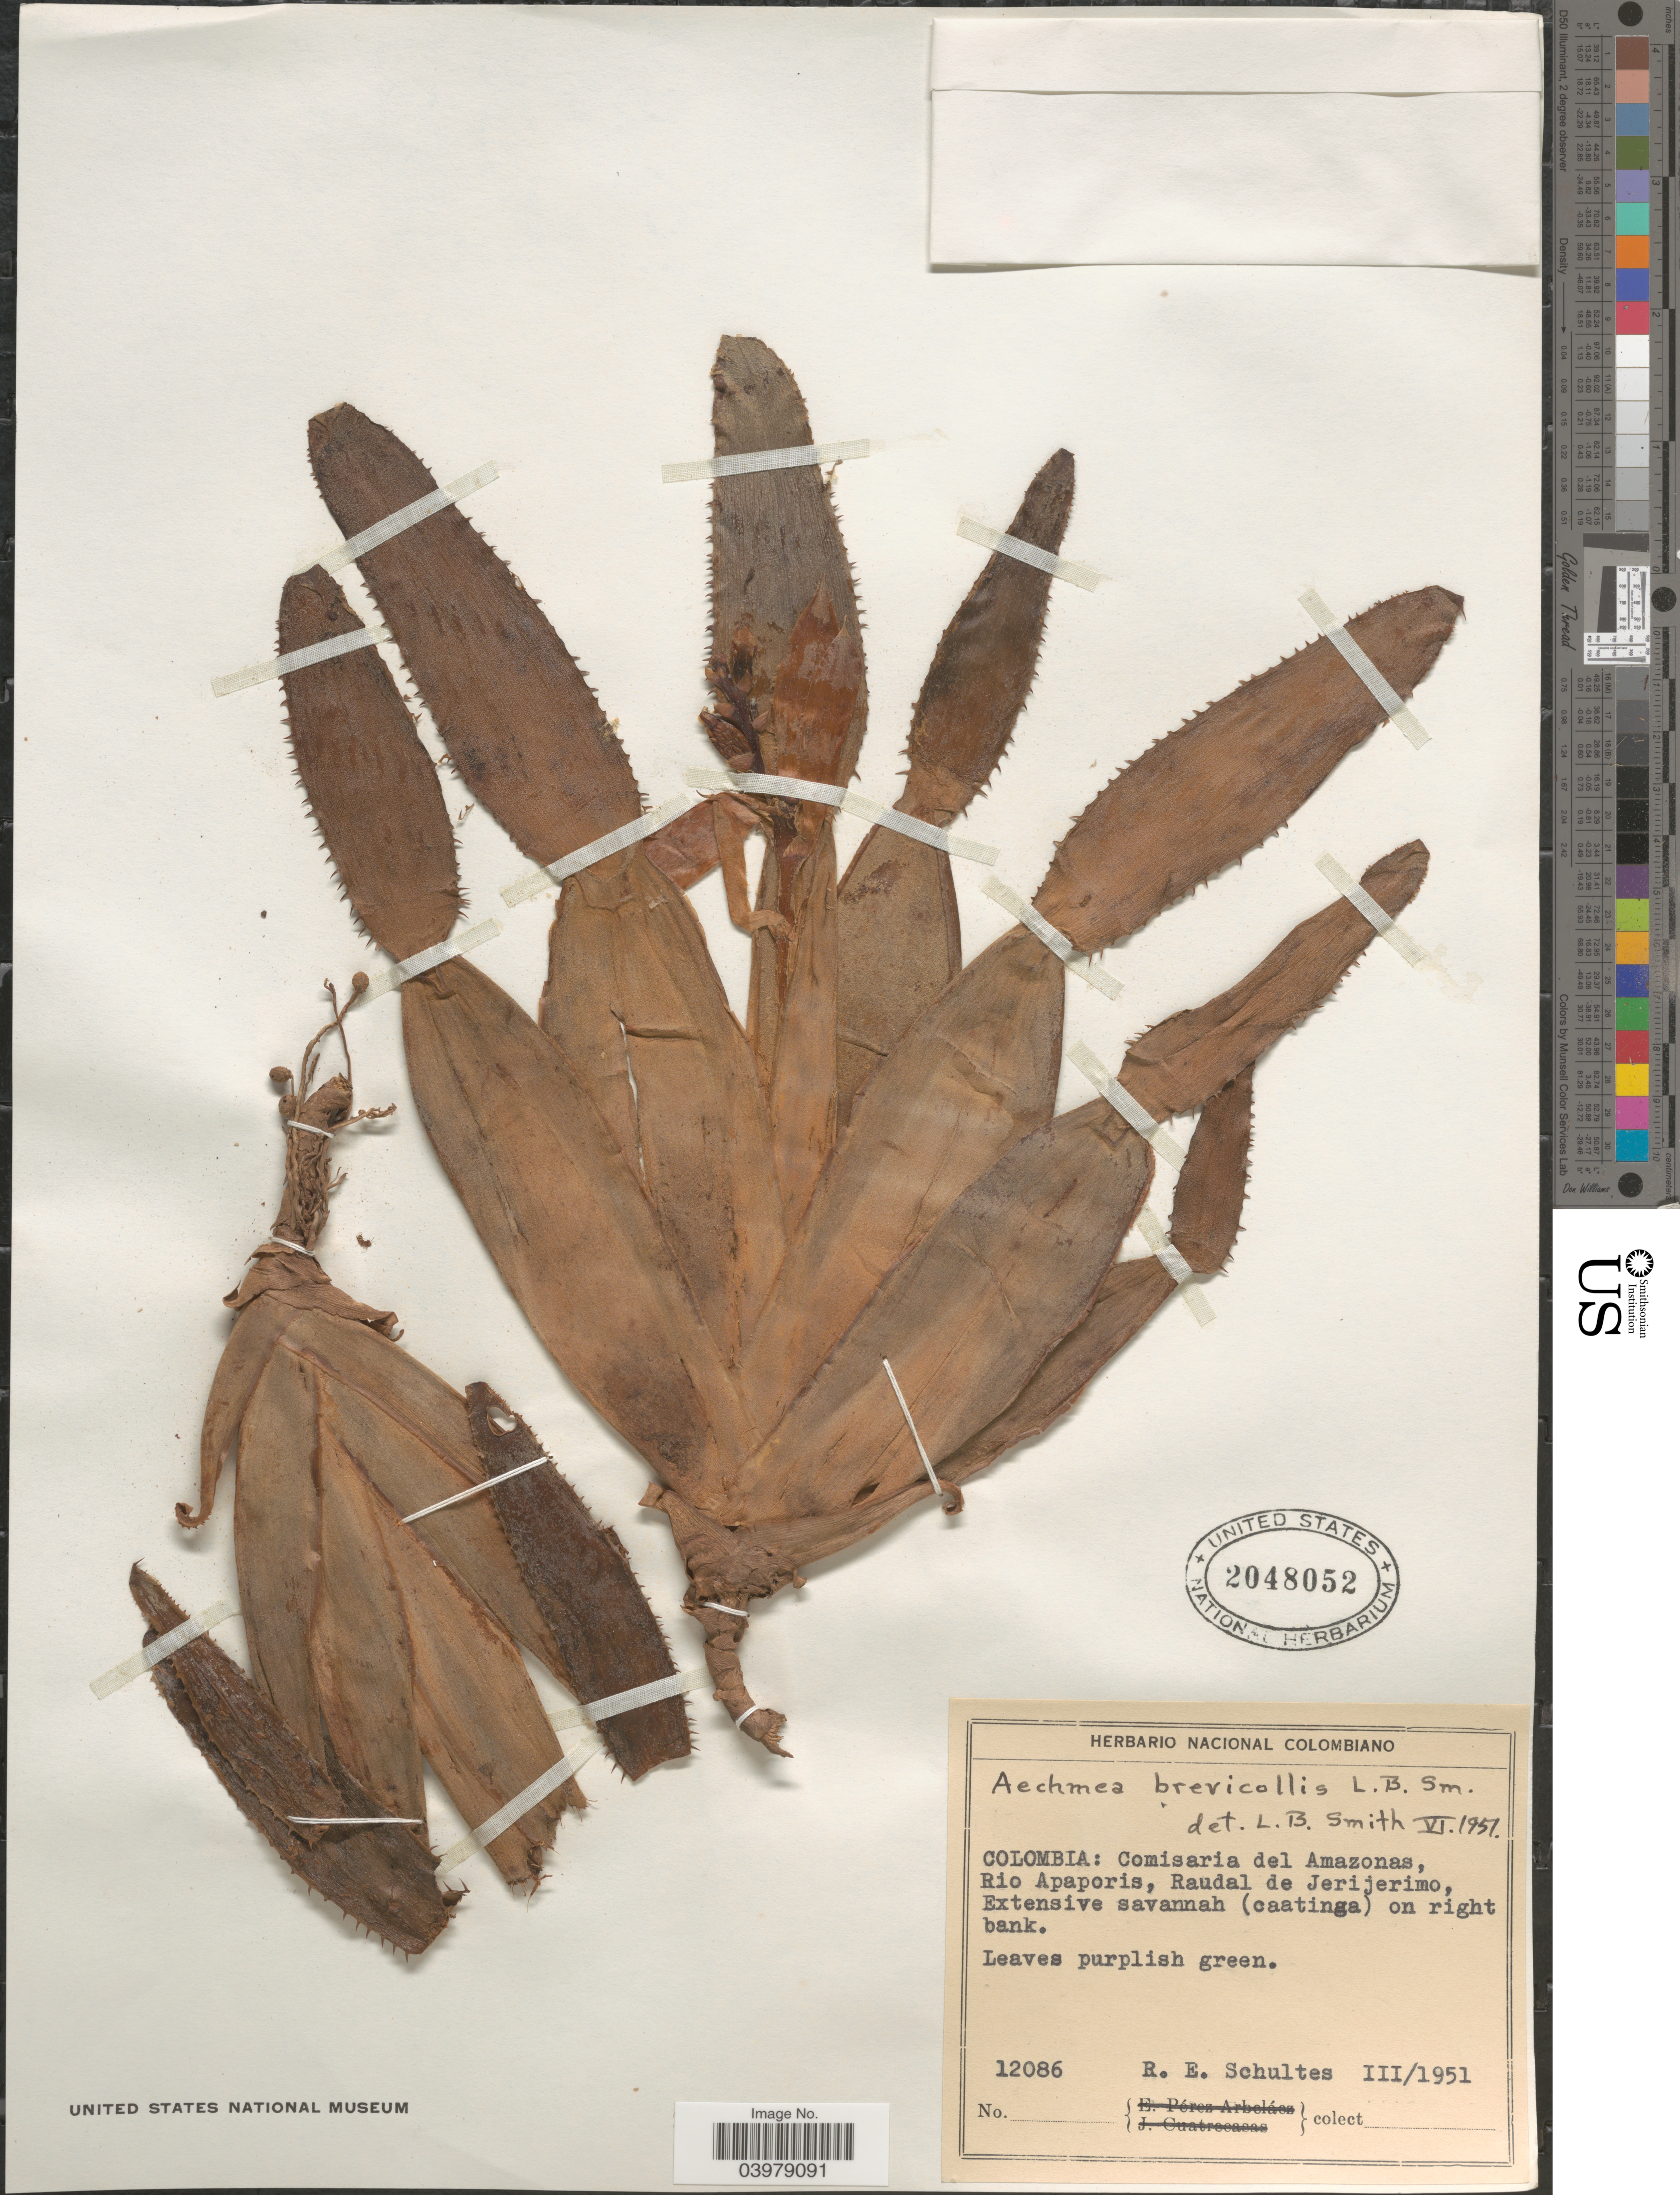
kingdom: Plantae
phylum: Tracheophyta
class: Liliopsida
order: Poales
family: Bromeliaceae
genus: Aechmea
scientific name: Aechmea brevicollis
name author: L.B. Sm.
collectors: R. E. Schultes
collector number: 12086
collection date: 1951-03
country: Colombia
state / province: Amazônas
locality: Comisaria del Amazonas, Rio Apaporis, Raudal de Jerijerimo, Extensive savannah (caatinga) on right bank.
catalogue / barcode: US 2048052